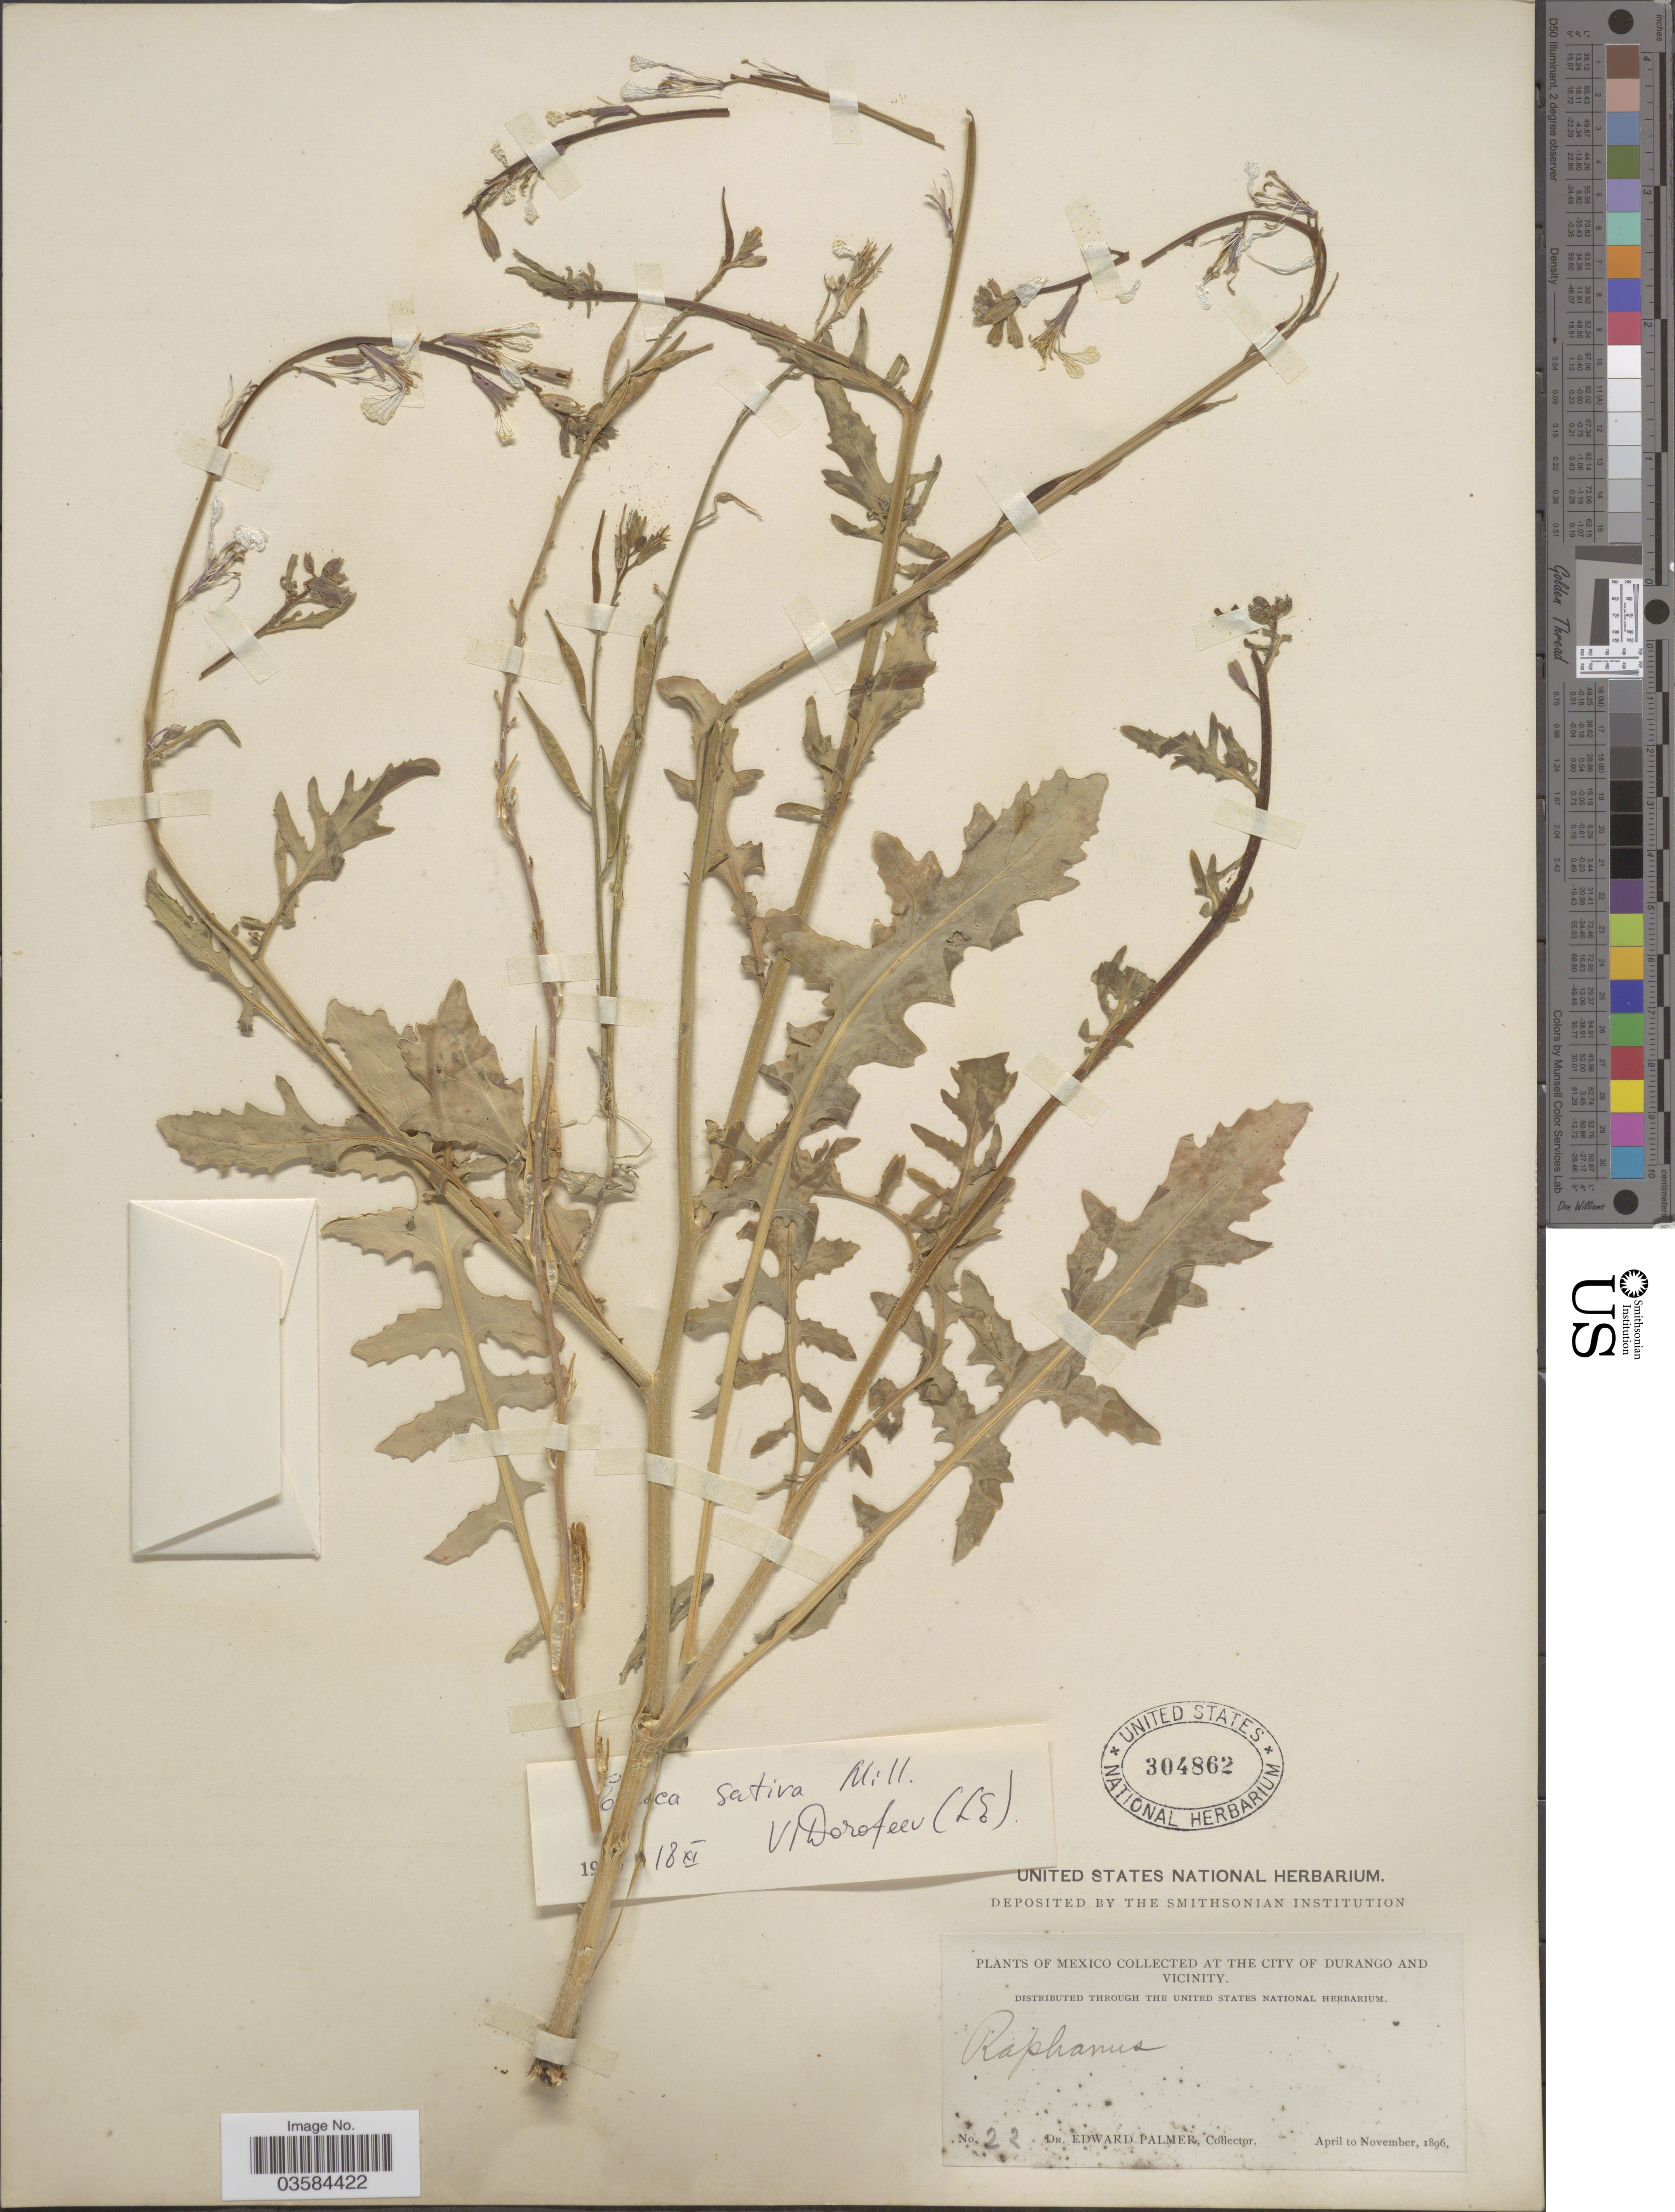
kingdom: Plantae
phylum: Tracheophyta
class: Magnoliopsida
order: Brassicales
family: Brassicaceae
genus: Eruca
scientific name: Eruca vesicaria subsp. sativa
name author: (Mill.) Thell.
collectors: E. Palmer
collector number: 22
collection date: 1896-04/1896-11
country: Mexico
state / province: Durango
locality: At the city of Durango and vicinity.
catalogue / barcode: US 304862